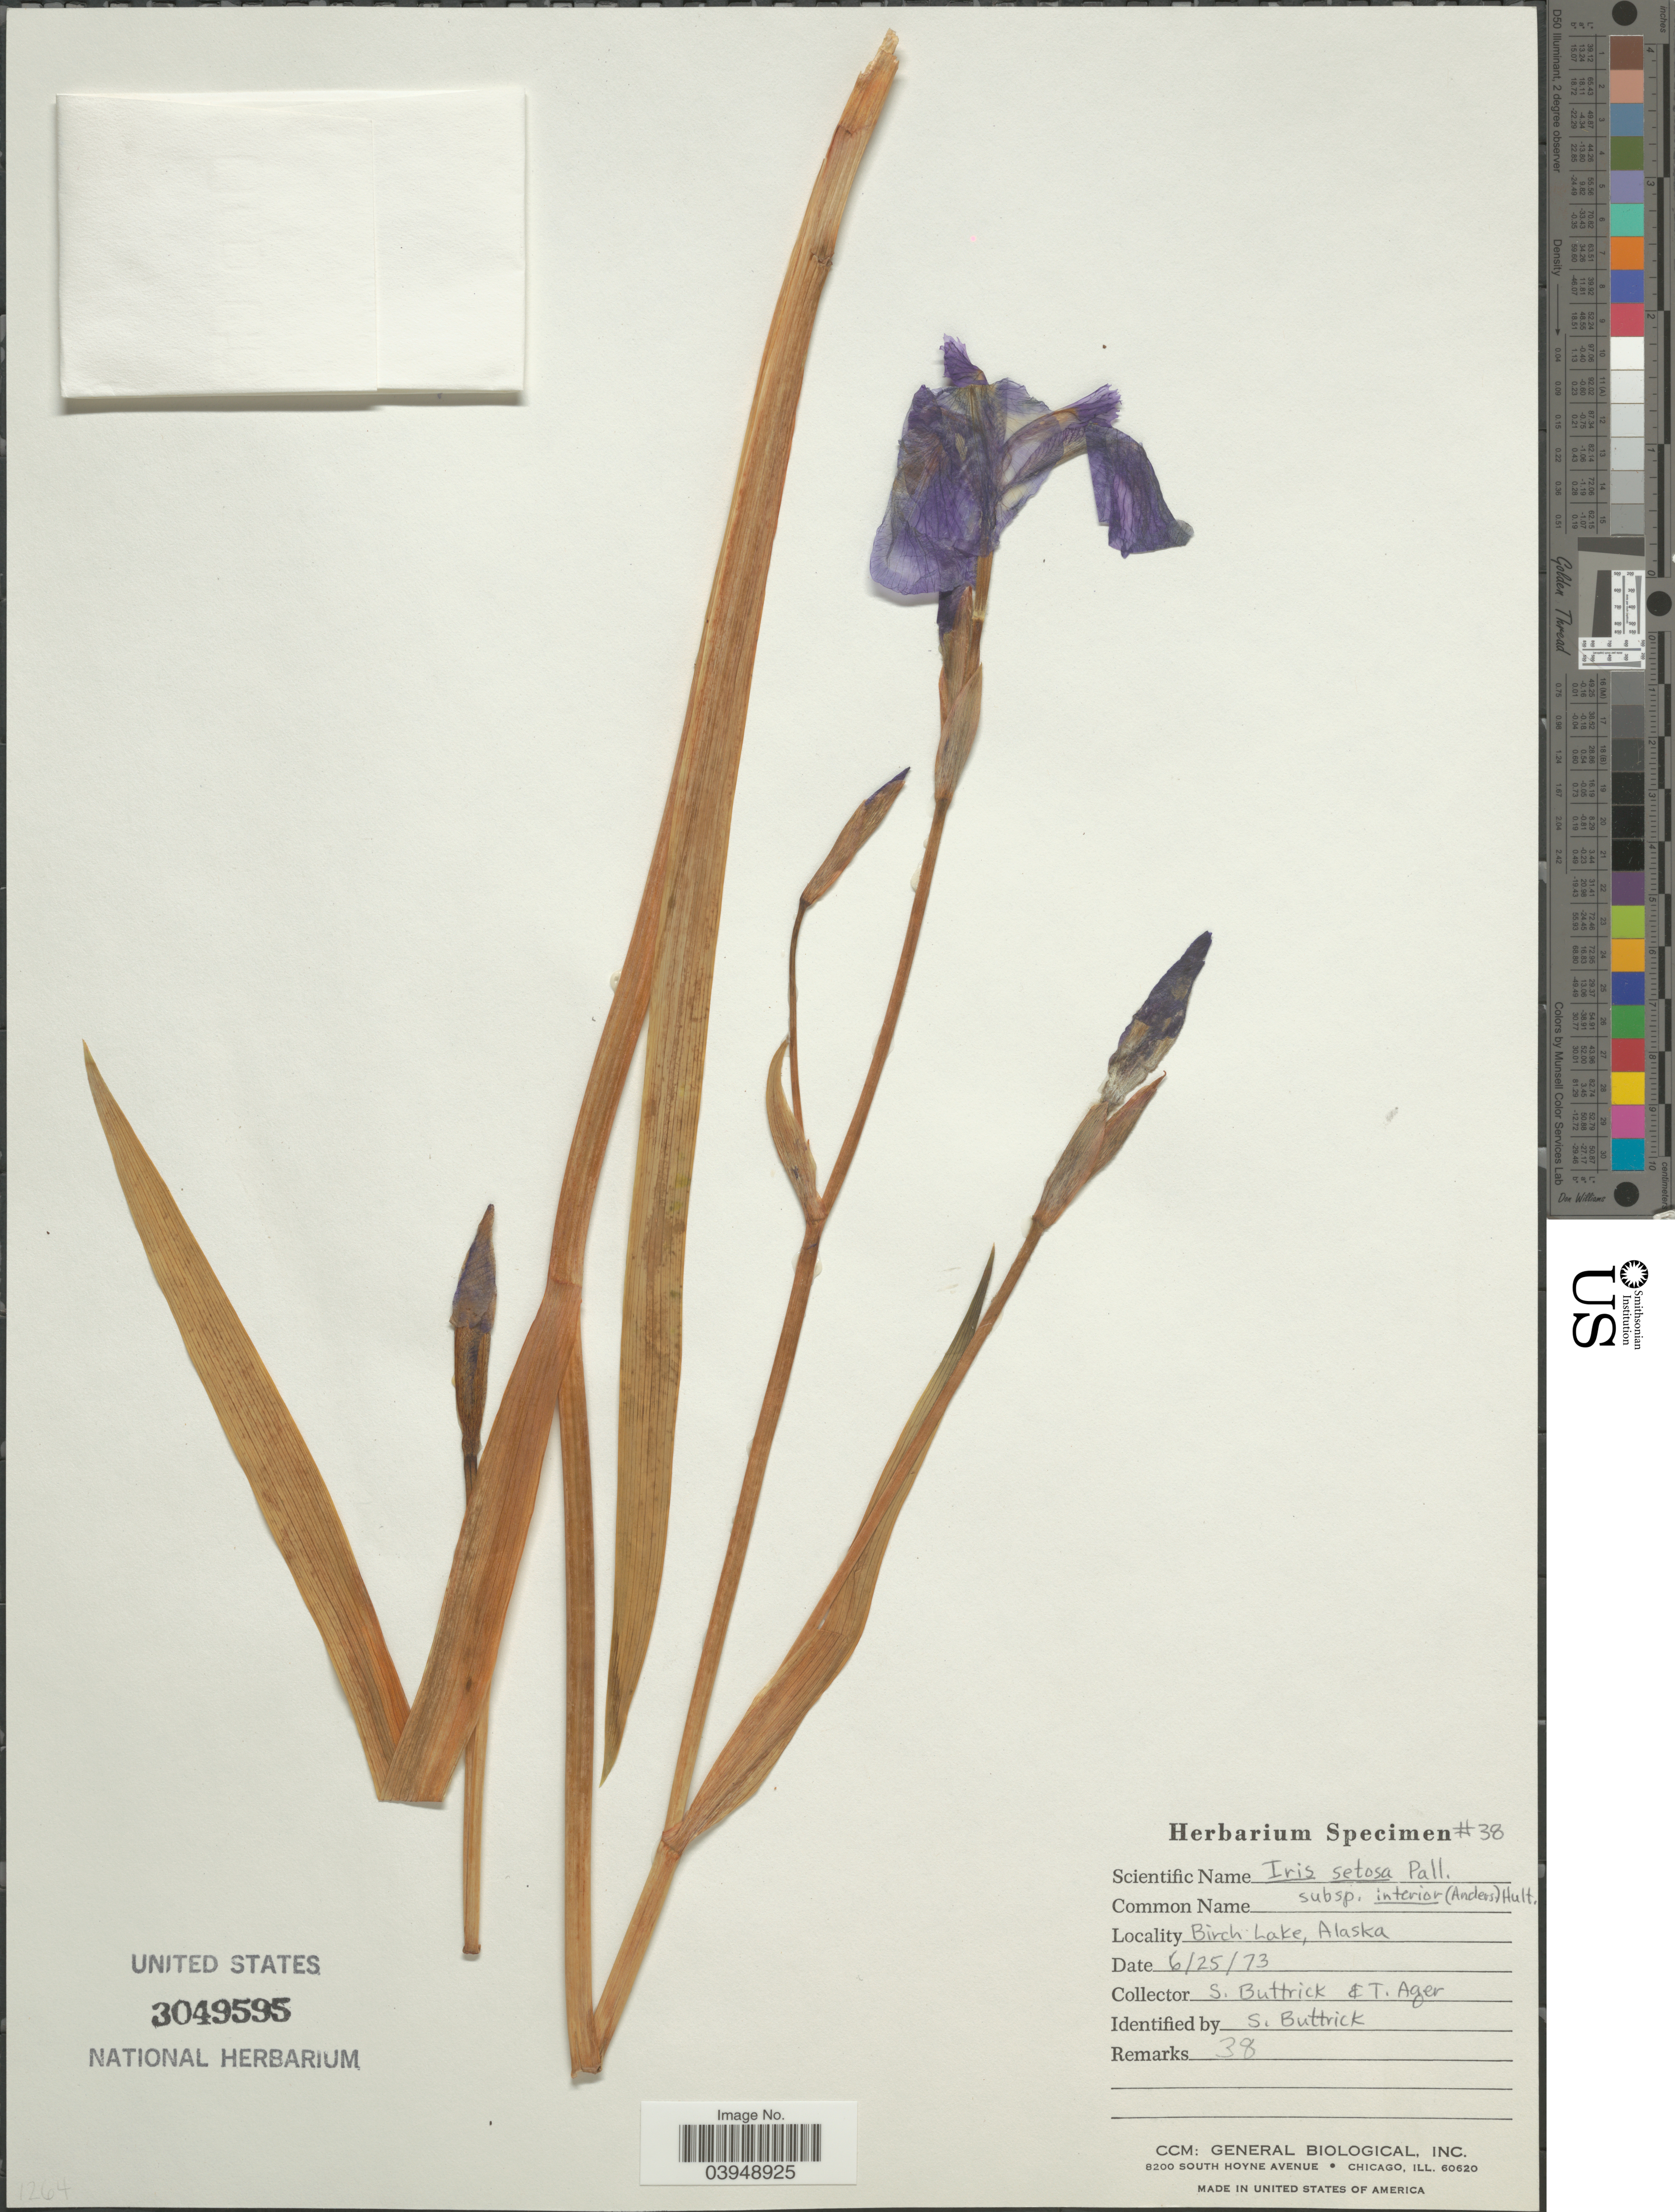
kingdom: Plantae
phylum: Tracheophyta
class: Liliopsida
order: Asparagales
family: Iridaceae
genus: Iris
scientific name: Iris setosa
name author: Pall. ex Link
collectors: S. Buttrick & T. Ager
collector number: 38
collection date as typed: Transcribed d/m/y: 25/6/73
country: United States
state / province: Alaska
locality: Birch Lake.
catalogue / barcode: US 3049595